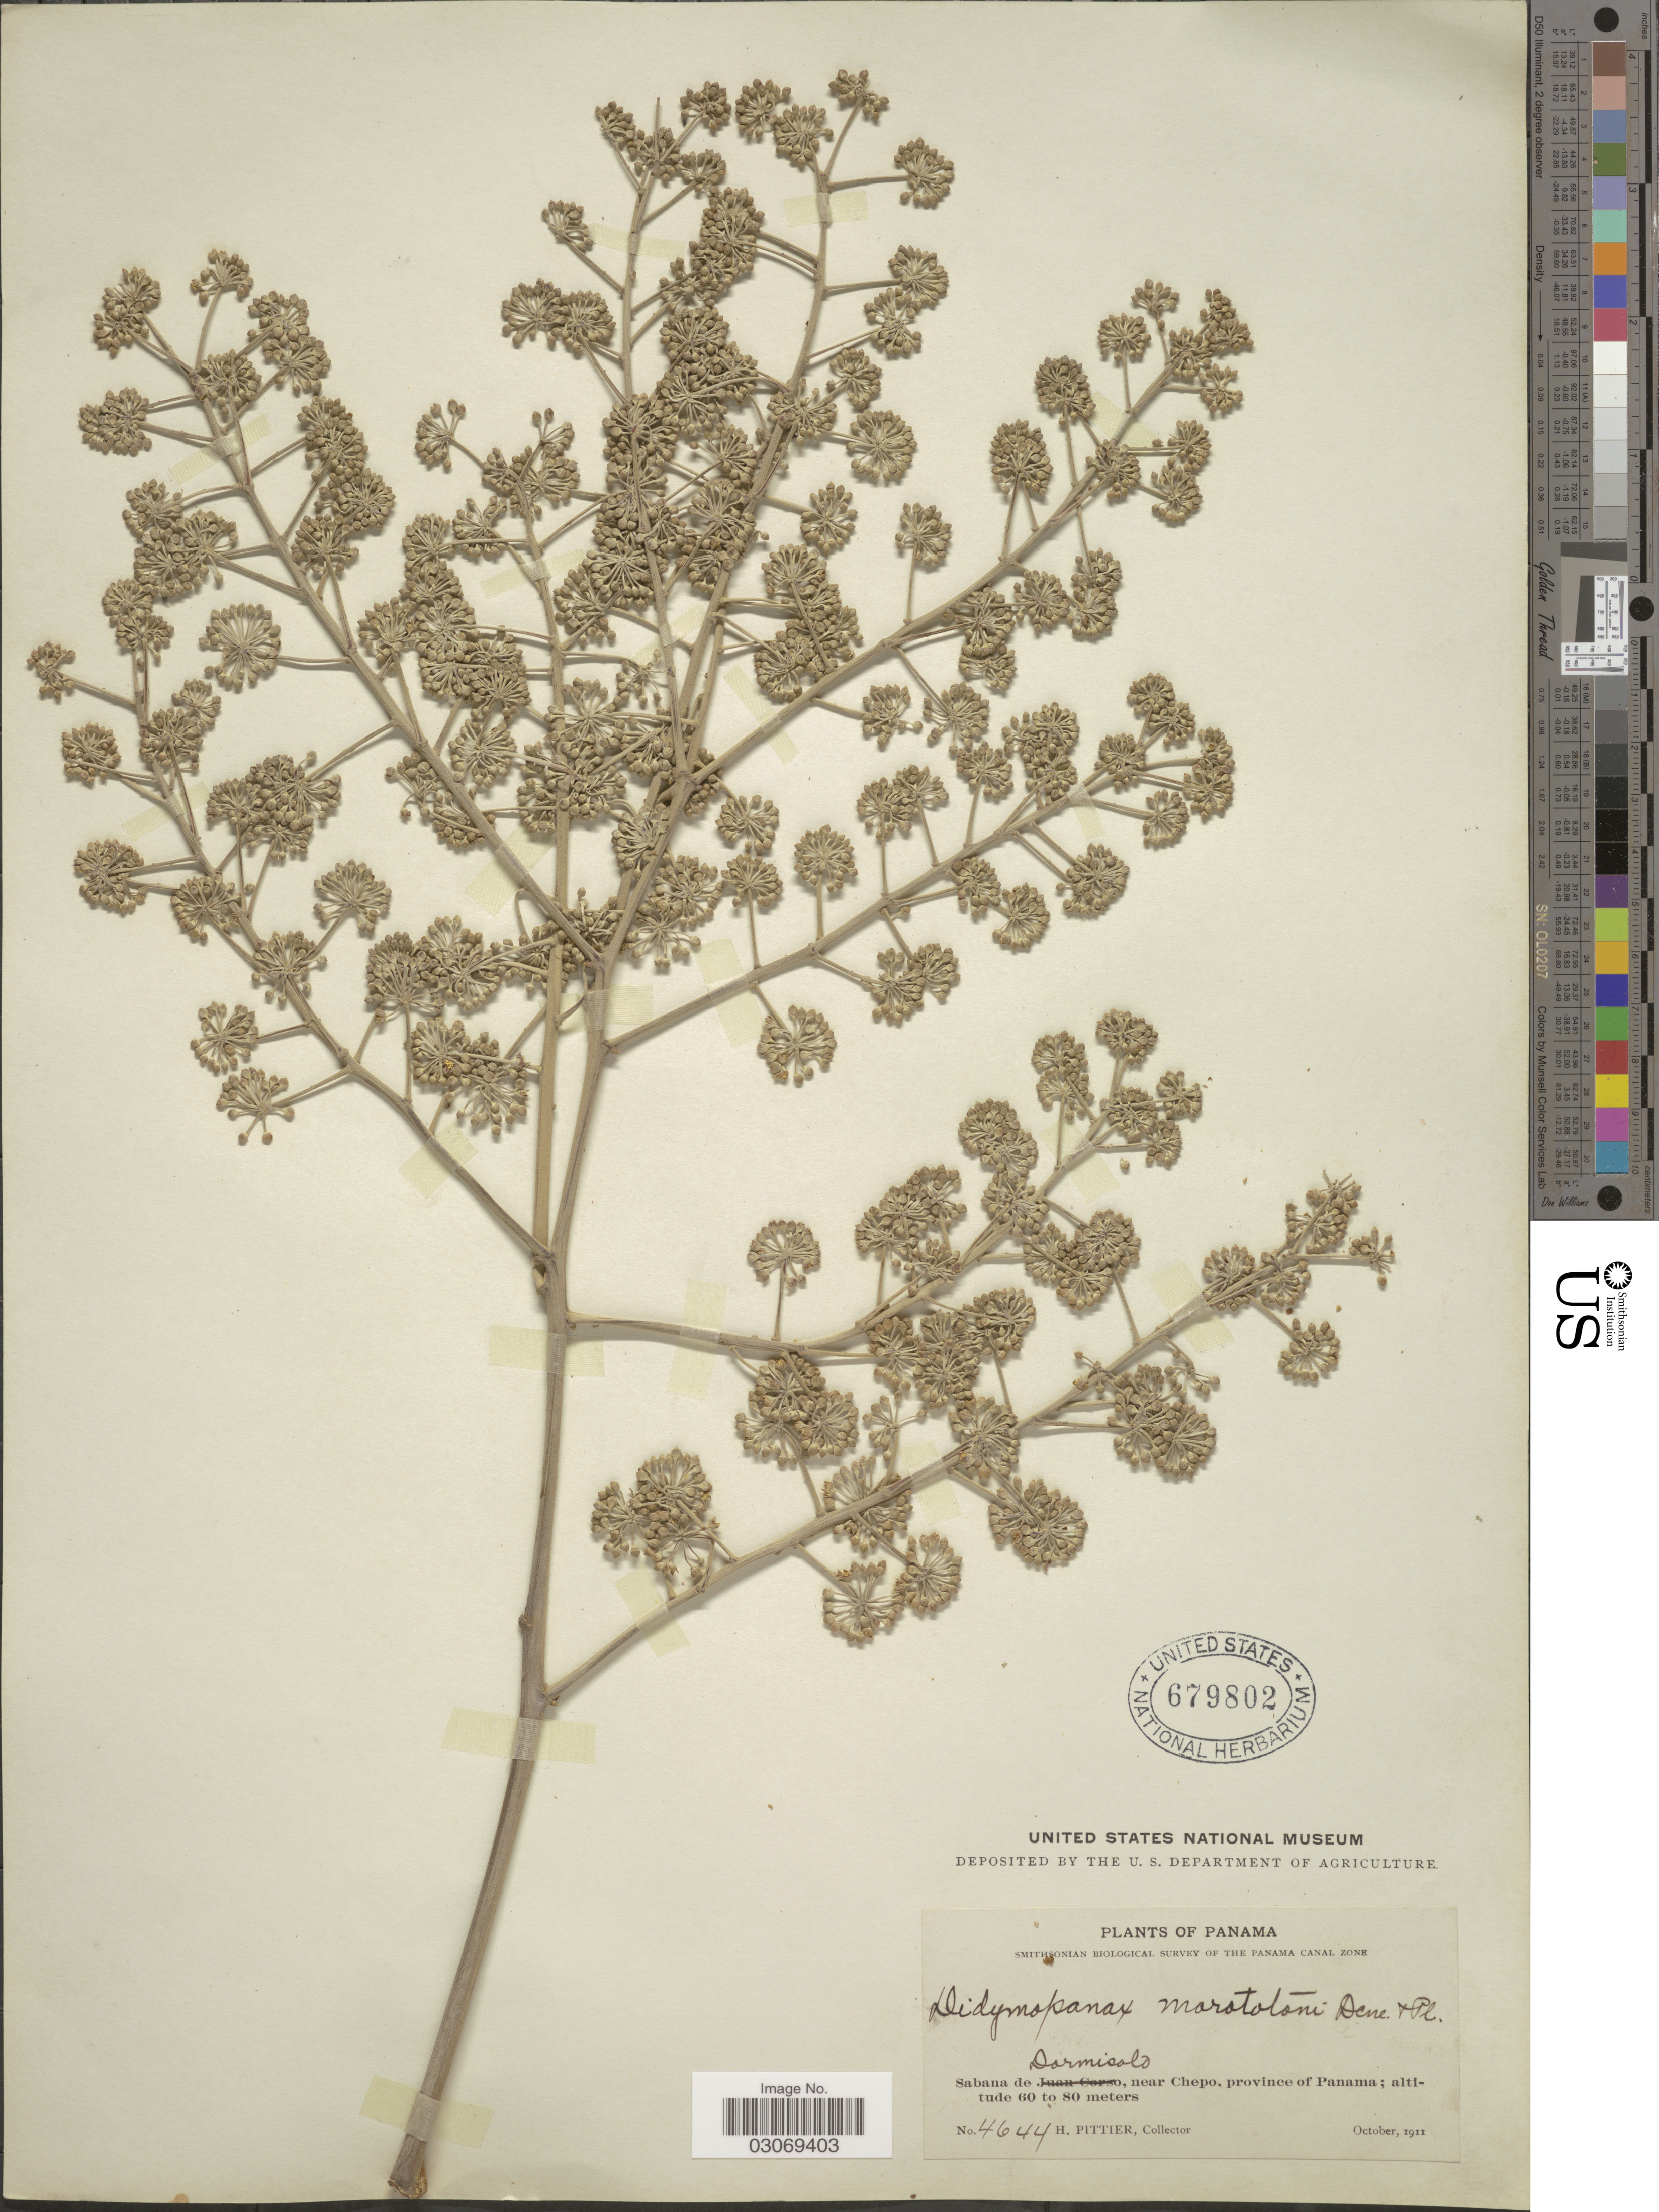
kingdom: Plantae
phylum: Tracheophyta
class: Magnoliopsida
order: Apiales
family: Araliaceae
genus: Schefflera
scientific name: Schefflera morototoni (Aubl.) Maguire, Steyerm. & Frodin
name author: (Aubl.) Maguire et al.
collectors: H. F. Pittier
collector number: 4644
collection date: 1911-10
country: Panama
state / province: Panamá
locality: Sabana de Dormisolo, near Chepo.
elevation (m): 60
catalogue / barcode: US 679802